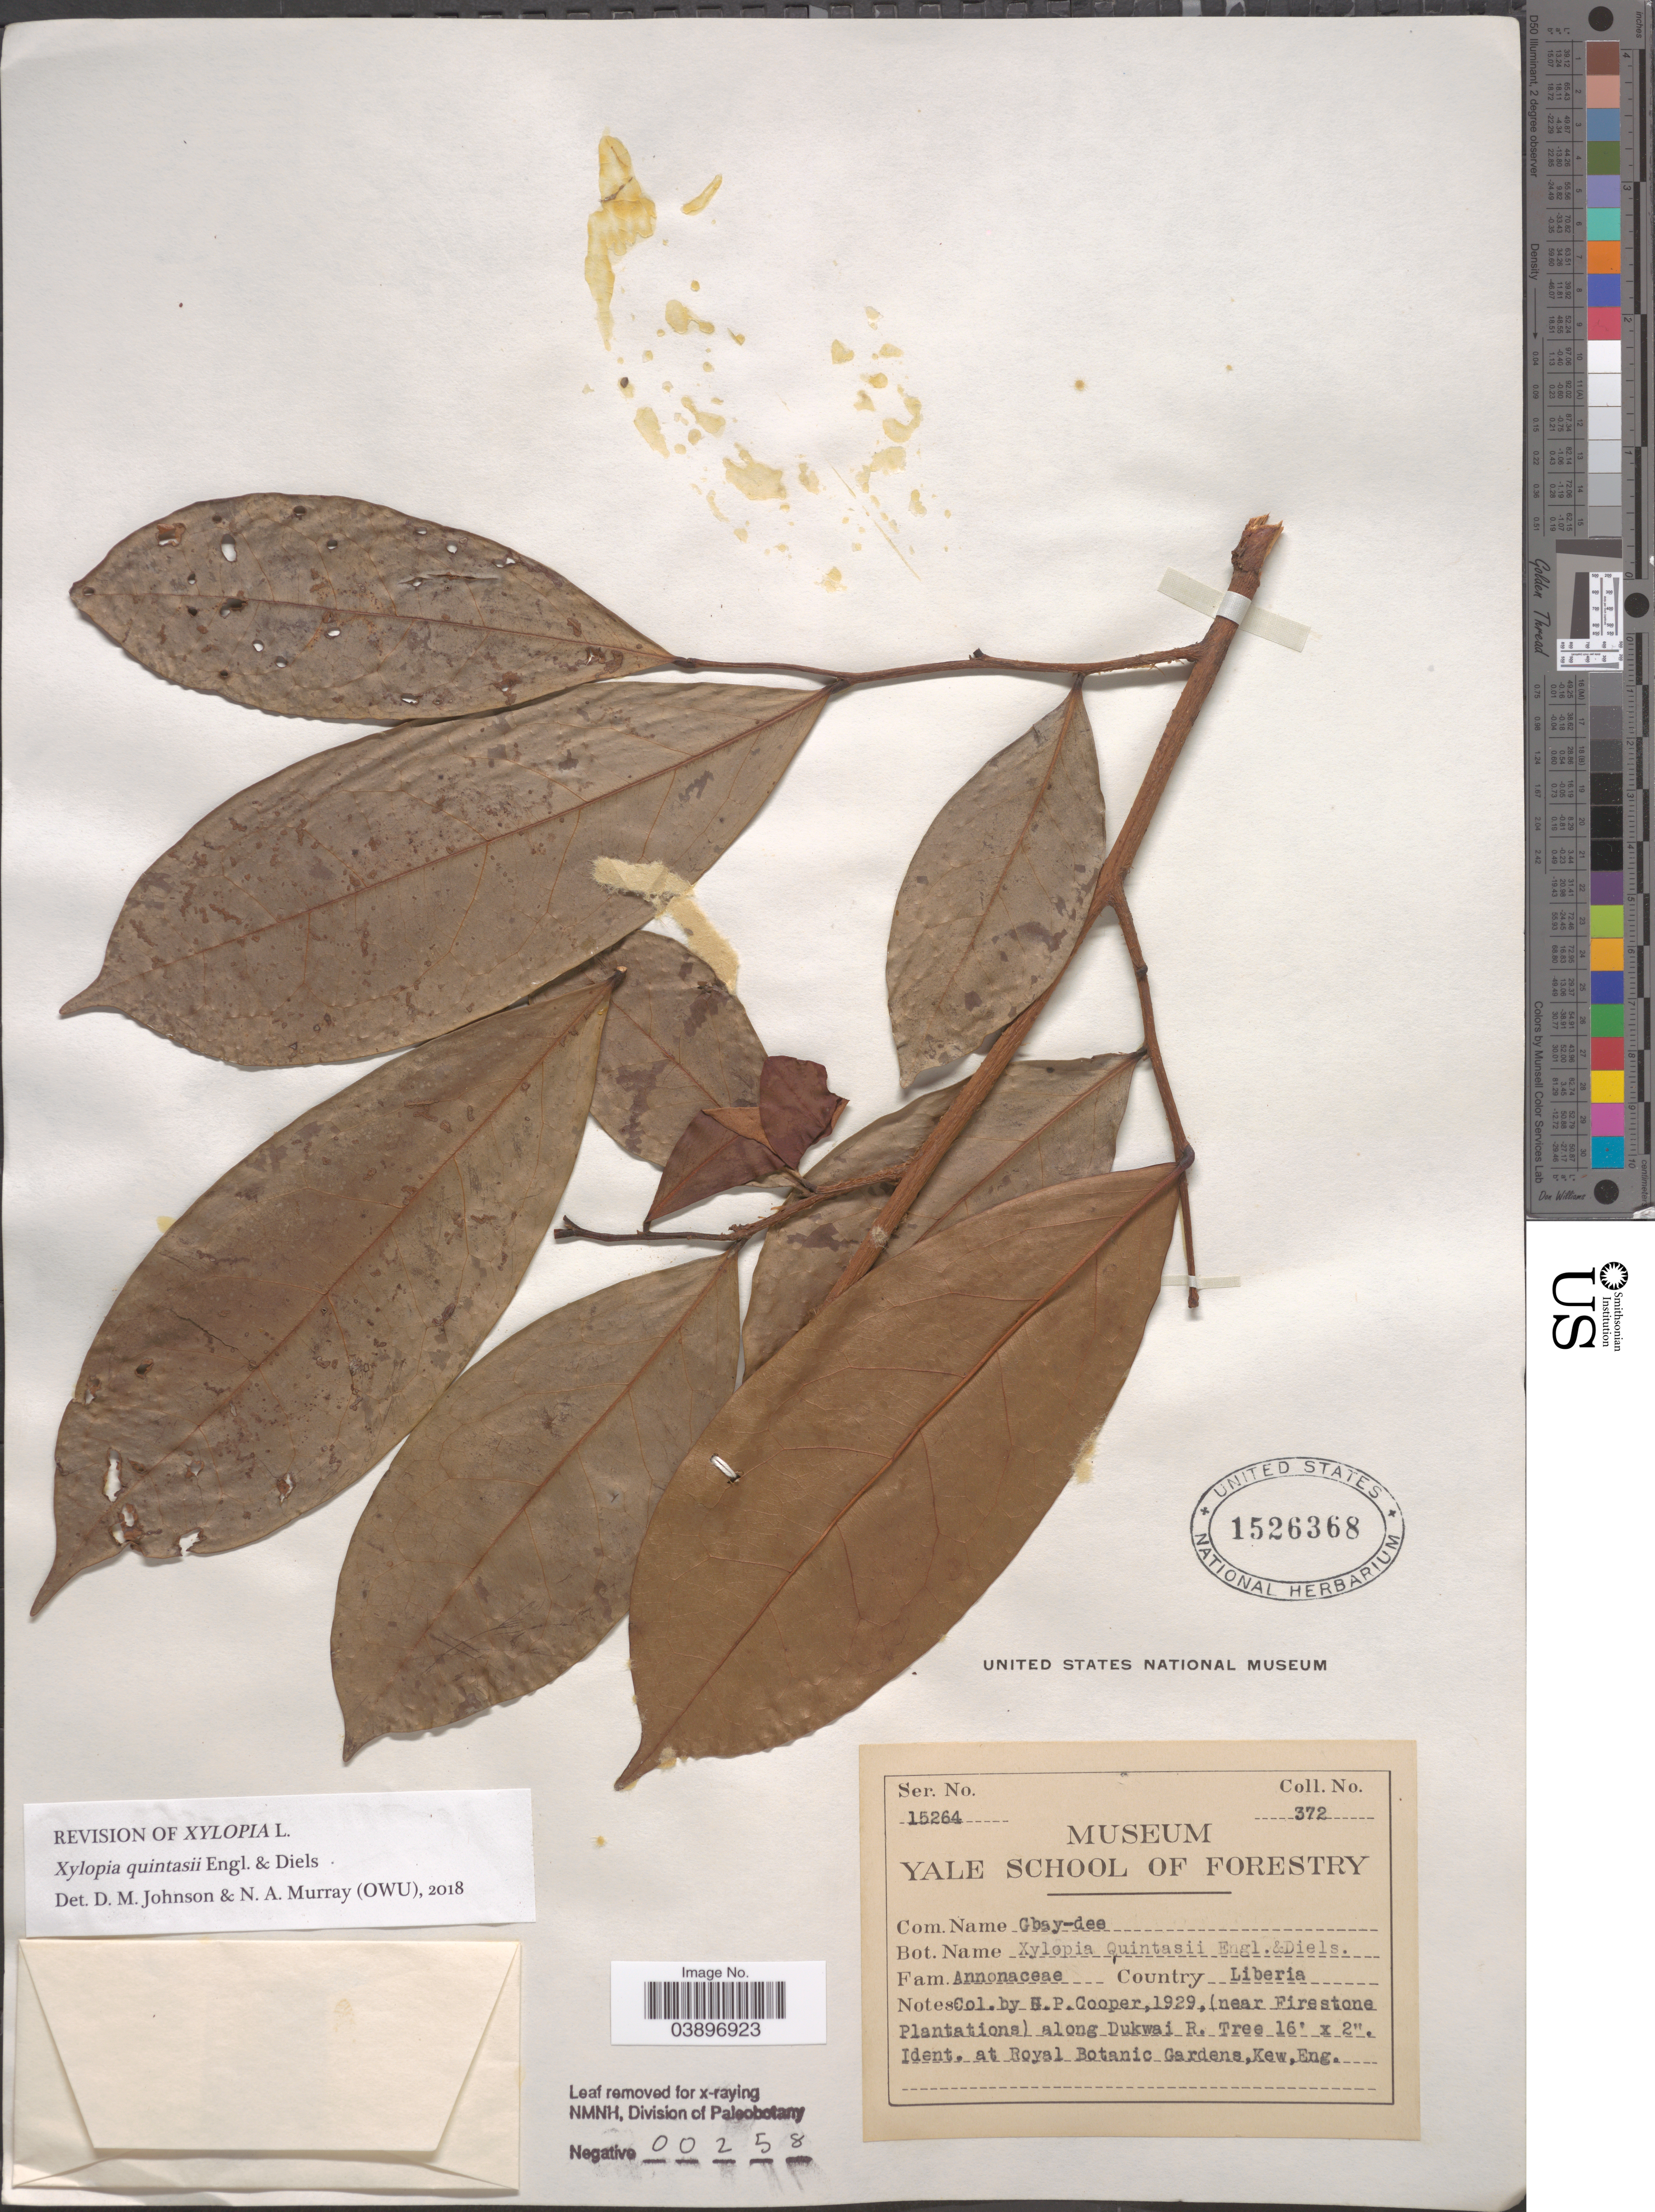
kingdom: Plantae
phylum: Tracheophyta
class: Magnoliopsida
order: Magnoliales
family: Annonaceae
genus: Xylopia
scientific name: Xylopia quintasii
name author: Pierre ex Engl. & Diels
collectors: G. Cooper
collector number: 372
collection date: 1929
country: Liberia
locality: (Near Firestone Plantations) along Dukwai R.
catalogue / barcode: US 1526368